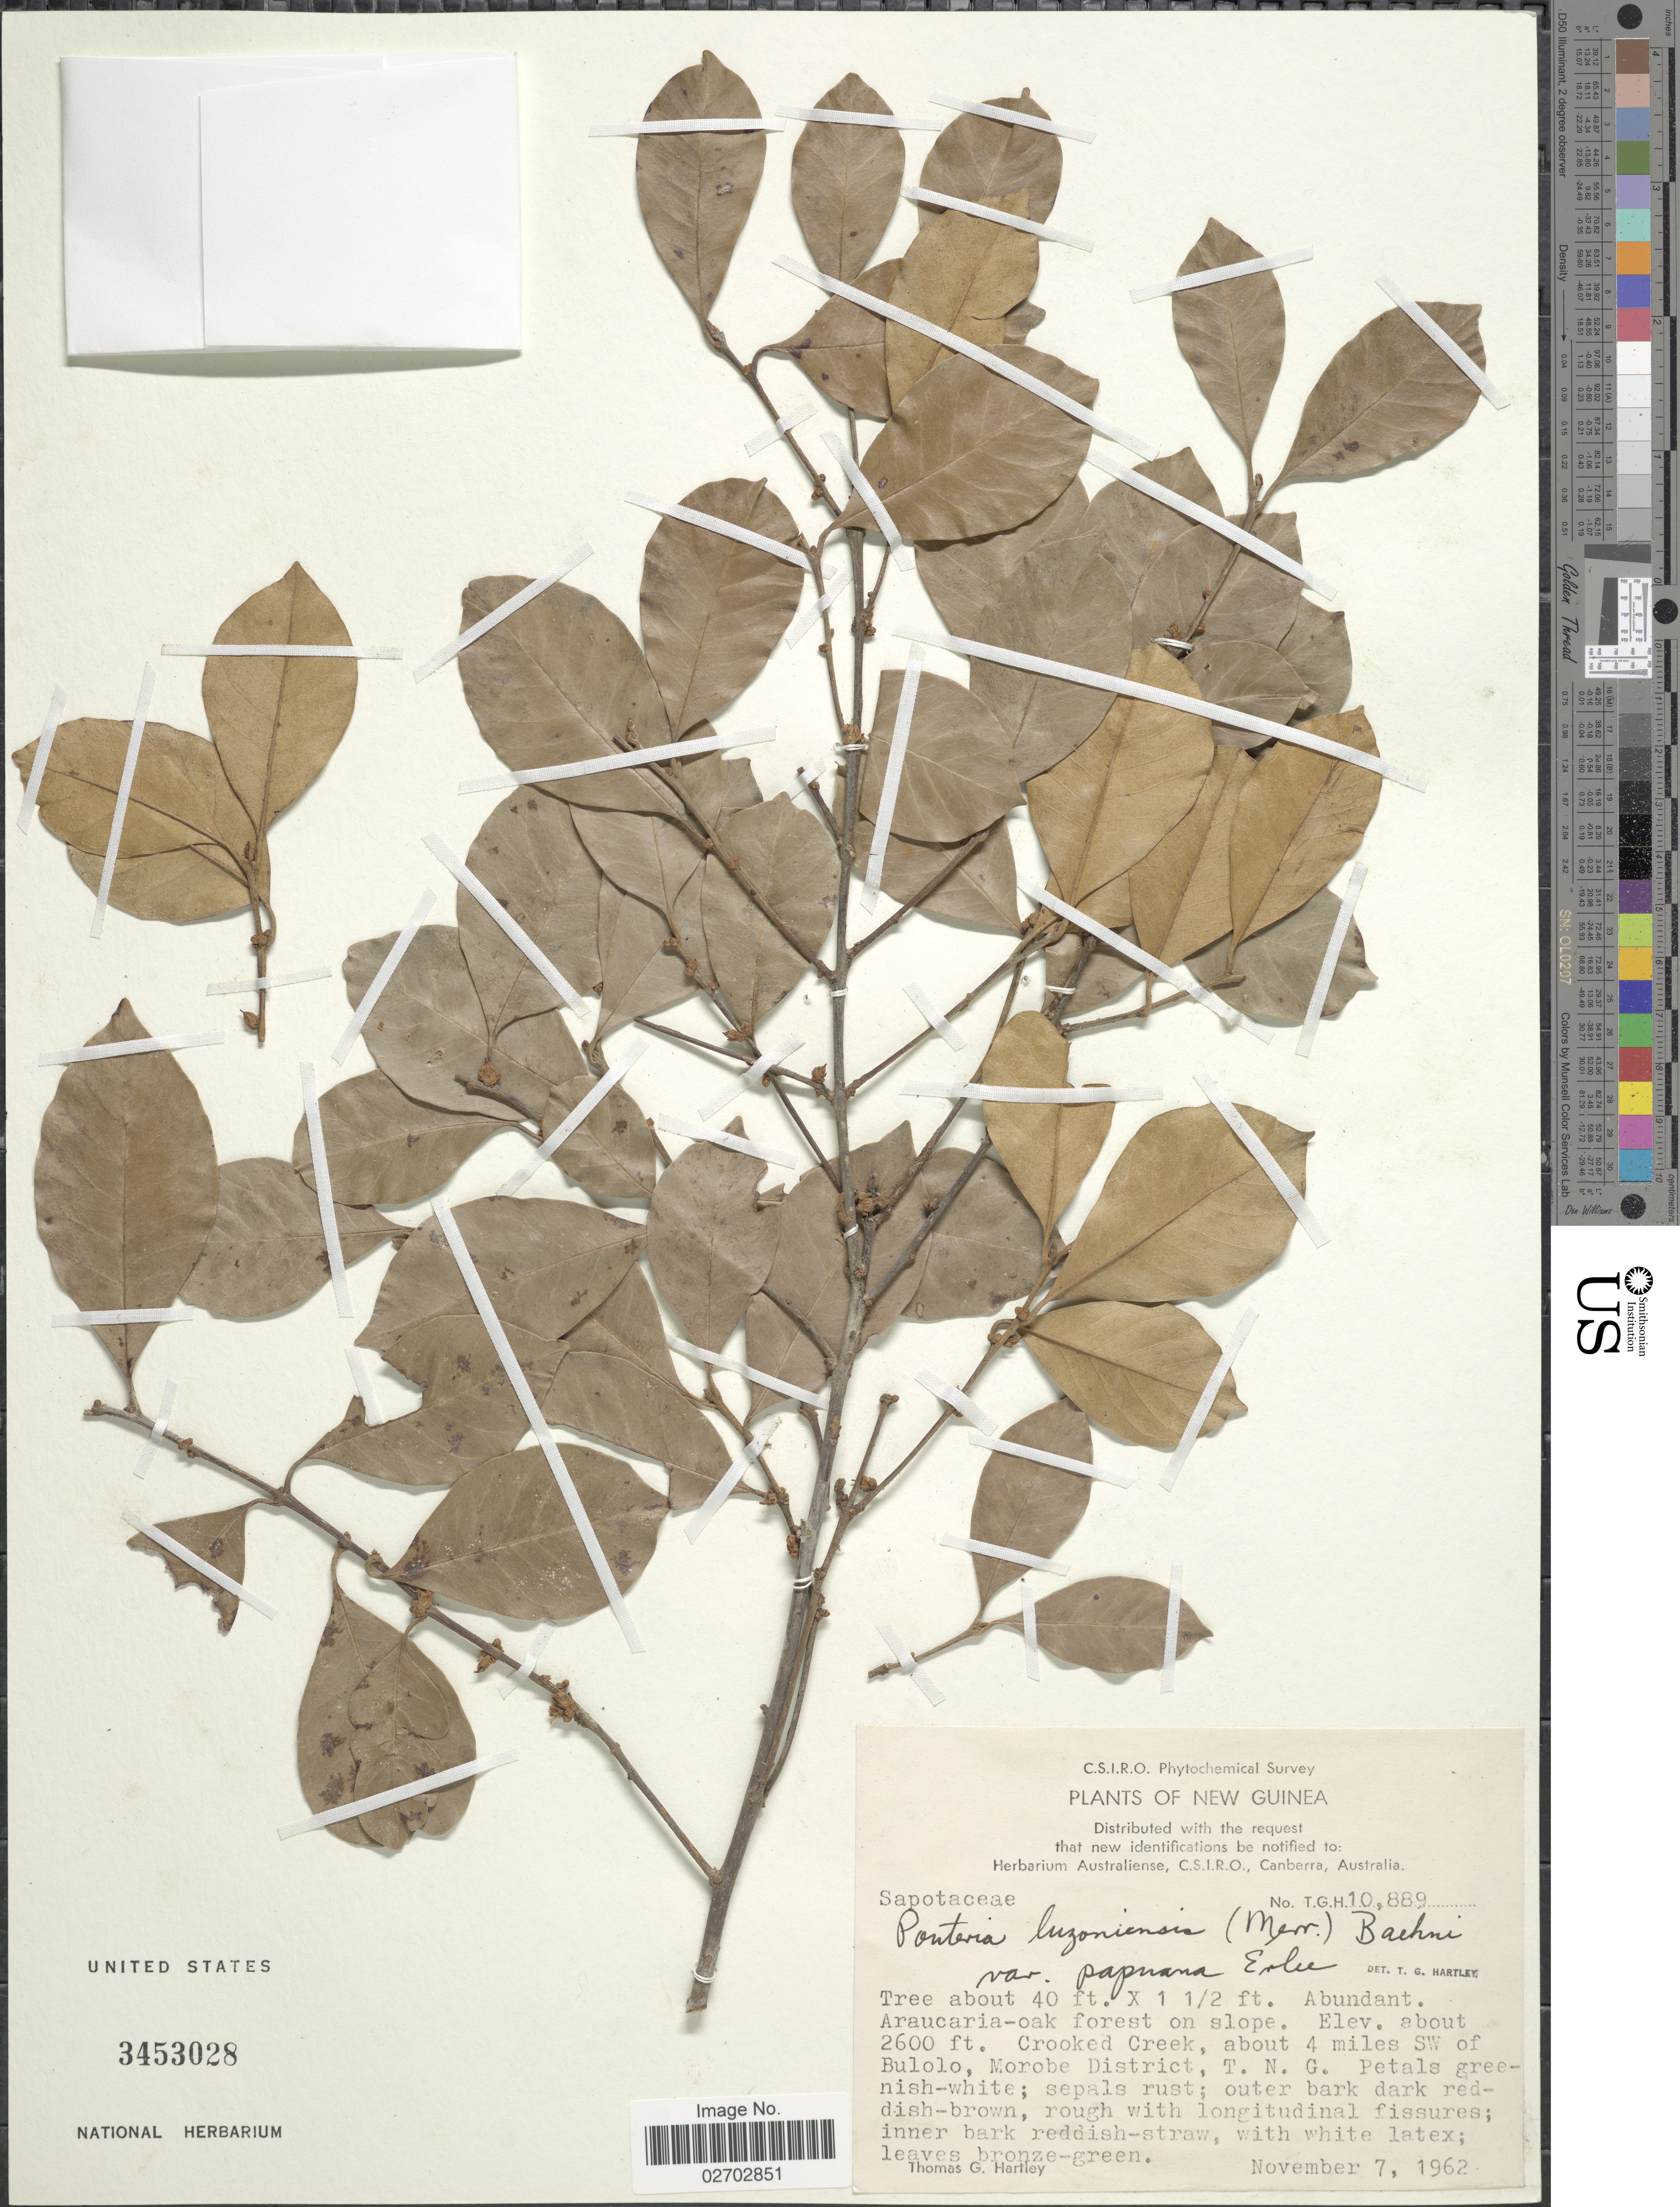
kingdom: Plantae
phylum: Tracheophyta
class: Magnoliopsida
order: Ericales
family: Sapotaceae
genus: Pouteria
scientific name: Pouteria maclayana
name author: (F. Muell.) Baehni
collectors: T. G. Hartley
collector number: T.G.H.10889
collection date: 1962-11-07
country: Papua New Guinea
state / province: Morobe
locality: New Guinea. Crooked Creek, about 4 miles SW of Bulolo, T. N. G.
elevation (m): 792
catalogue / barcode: US 3453028